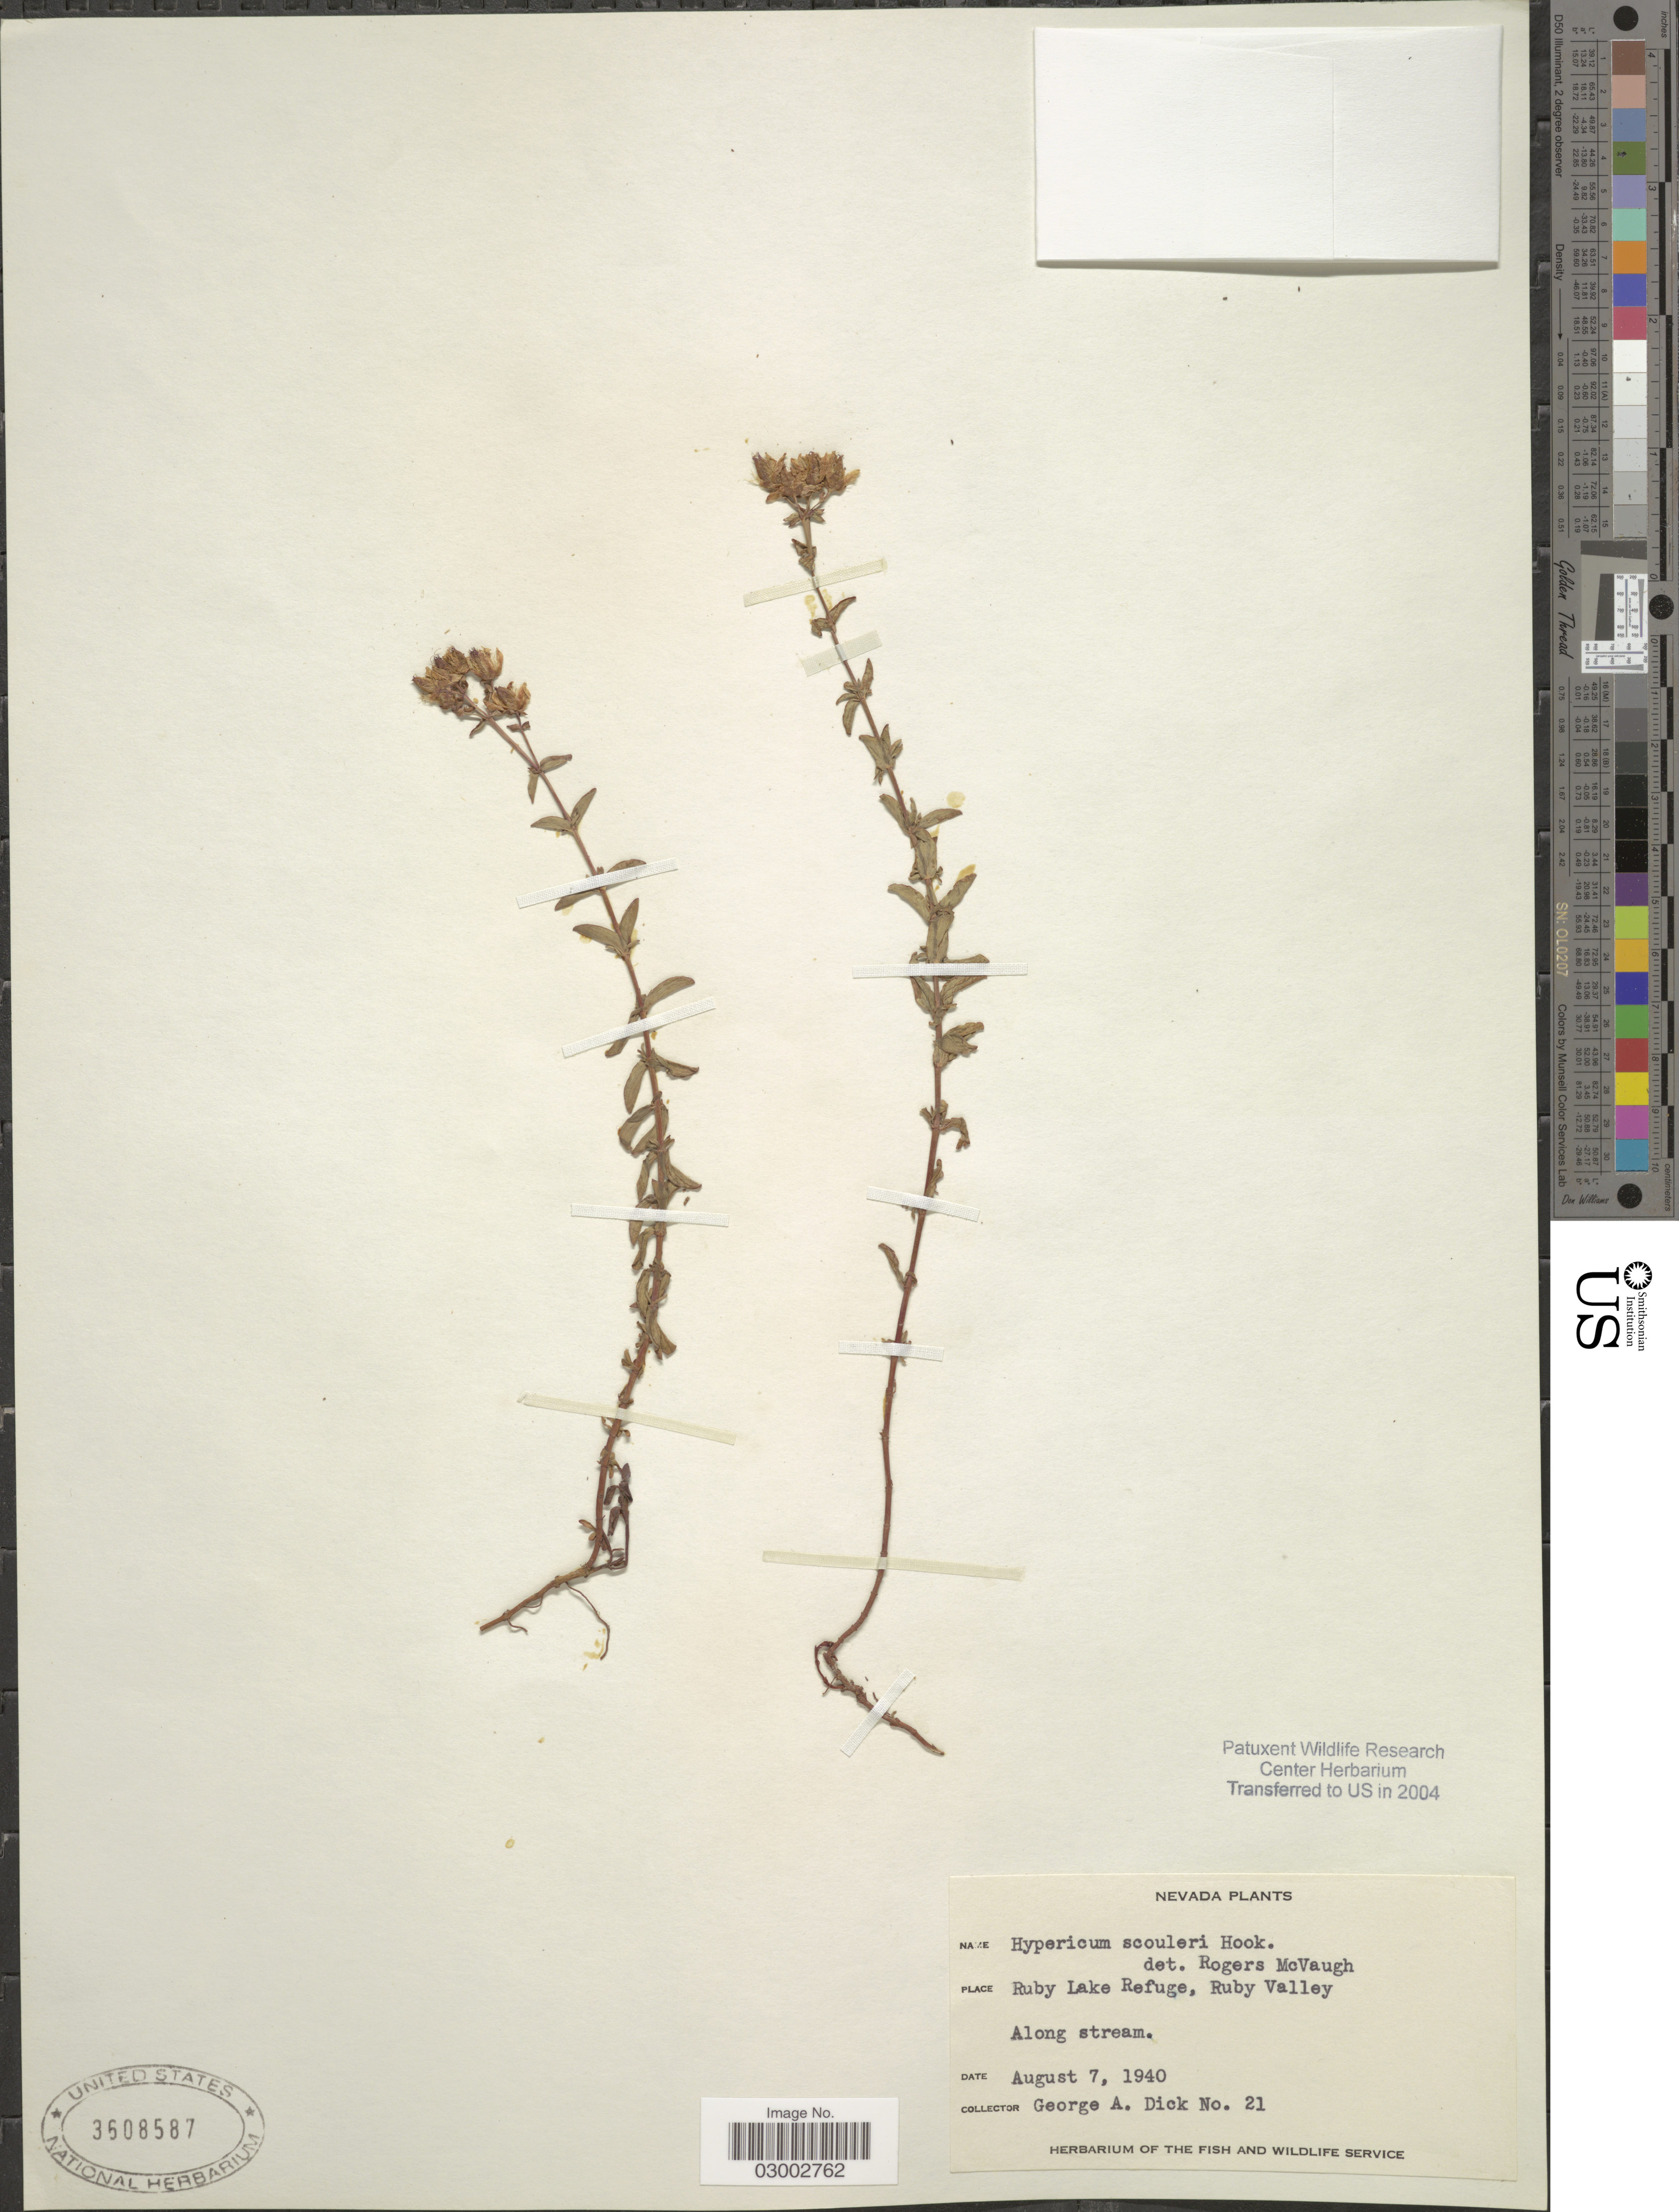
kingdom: Plantae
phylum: Tracheophyta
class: Magnoliopsida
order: Malpighiales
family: Hypericaceae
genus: Hypericum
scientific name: Hypericum scouleri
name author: Hook.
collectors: G. Dick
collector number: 21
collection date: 1940-08-07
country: United States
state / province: Nevada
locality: Ruby Lake Refuge, Ruby Valley. Along stream.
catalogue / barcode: US 3608587